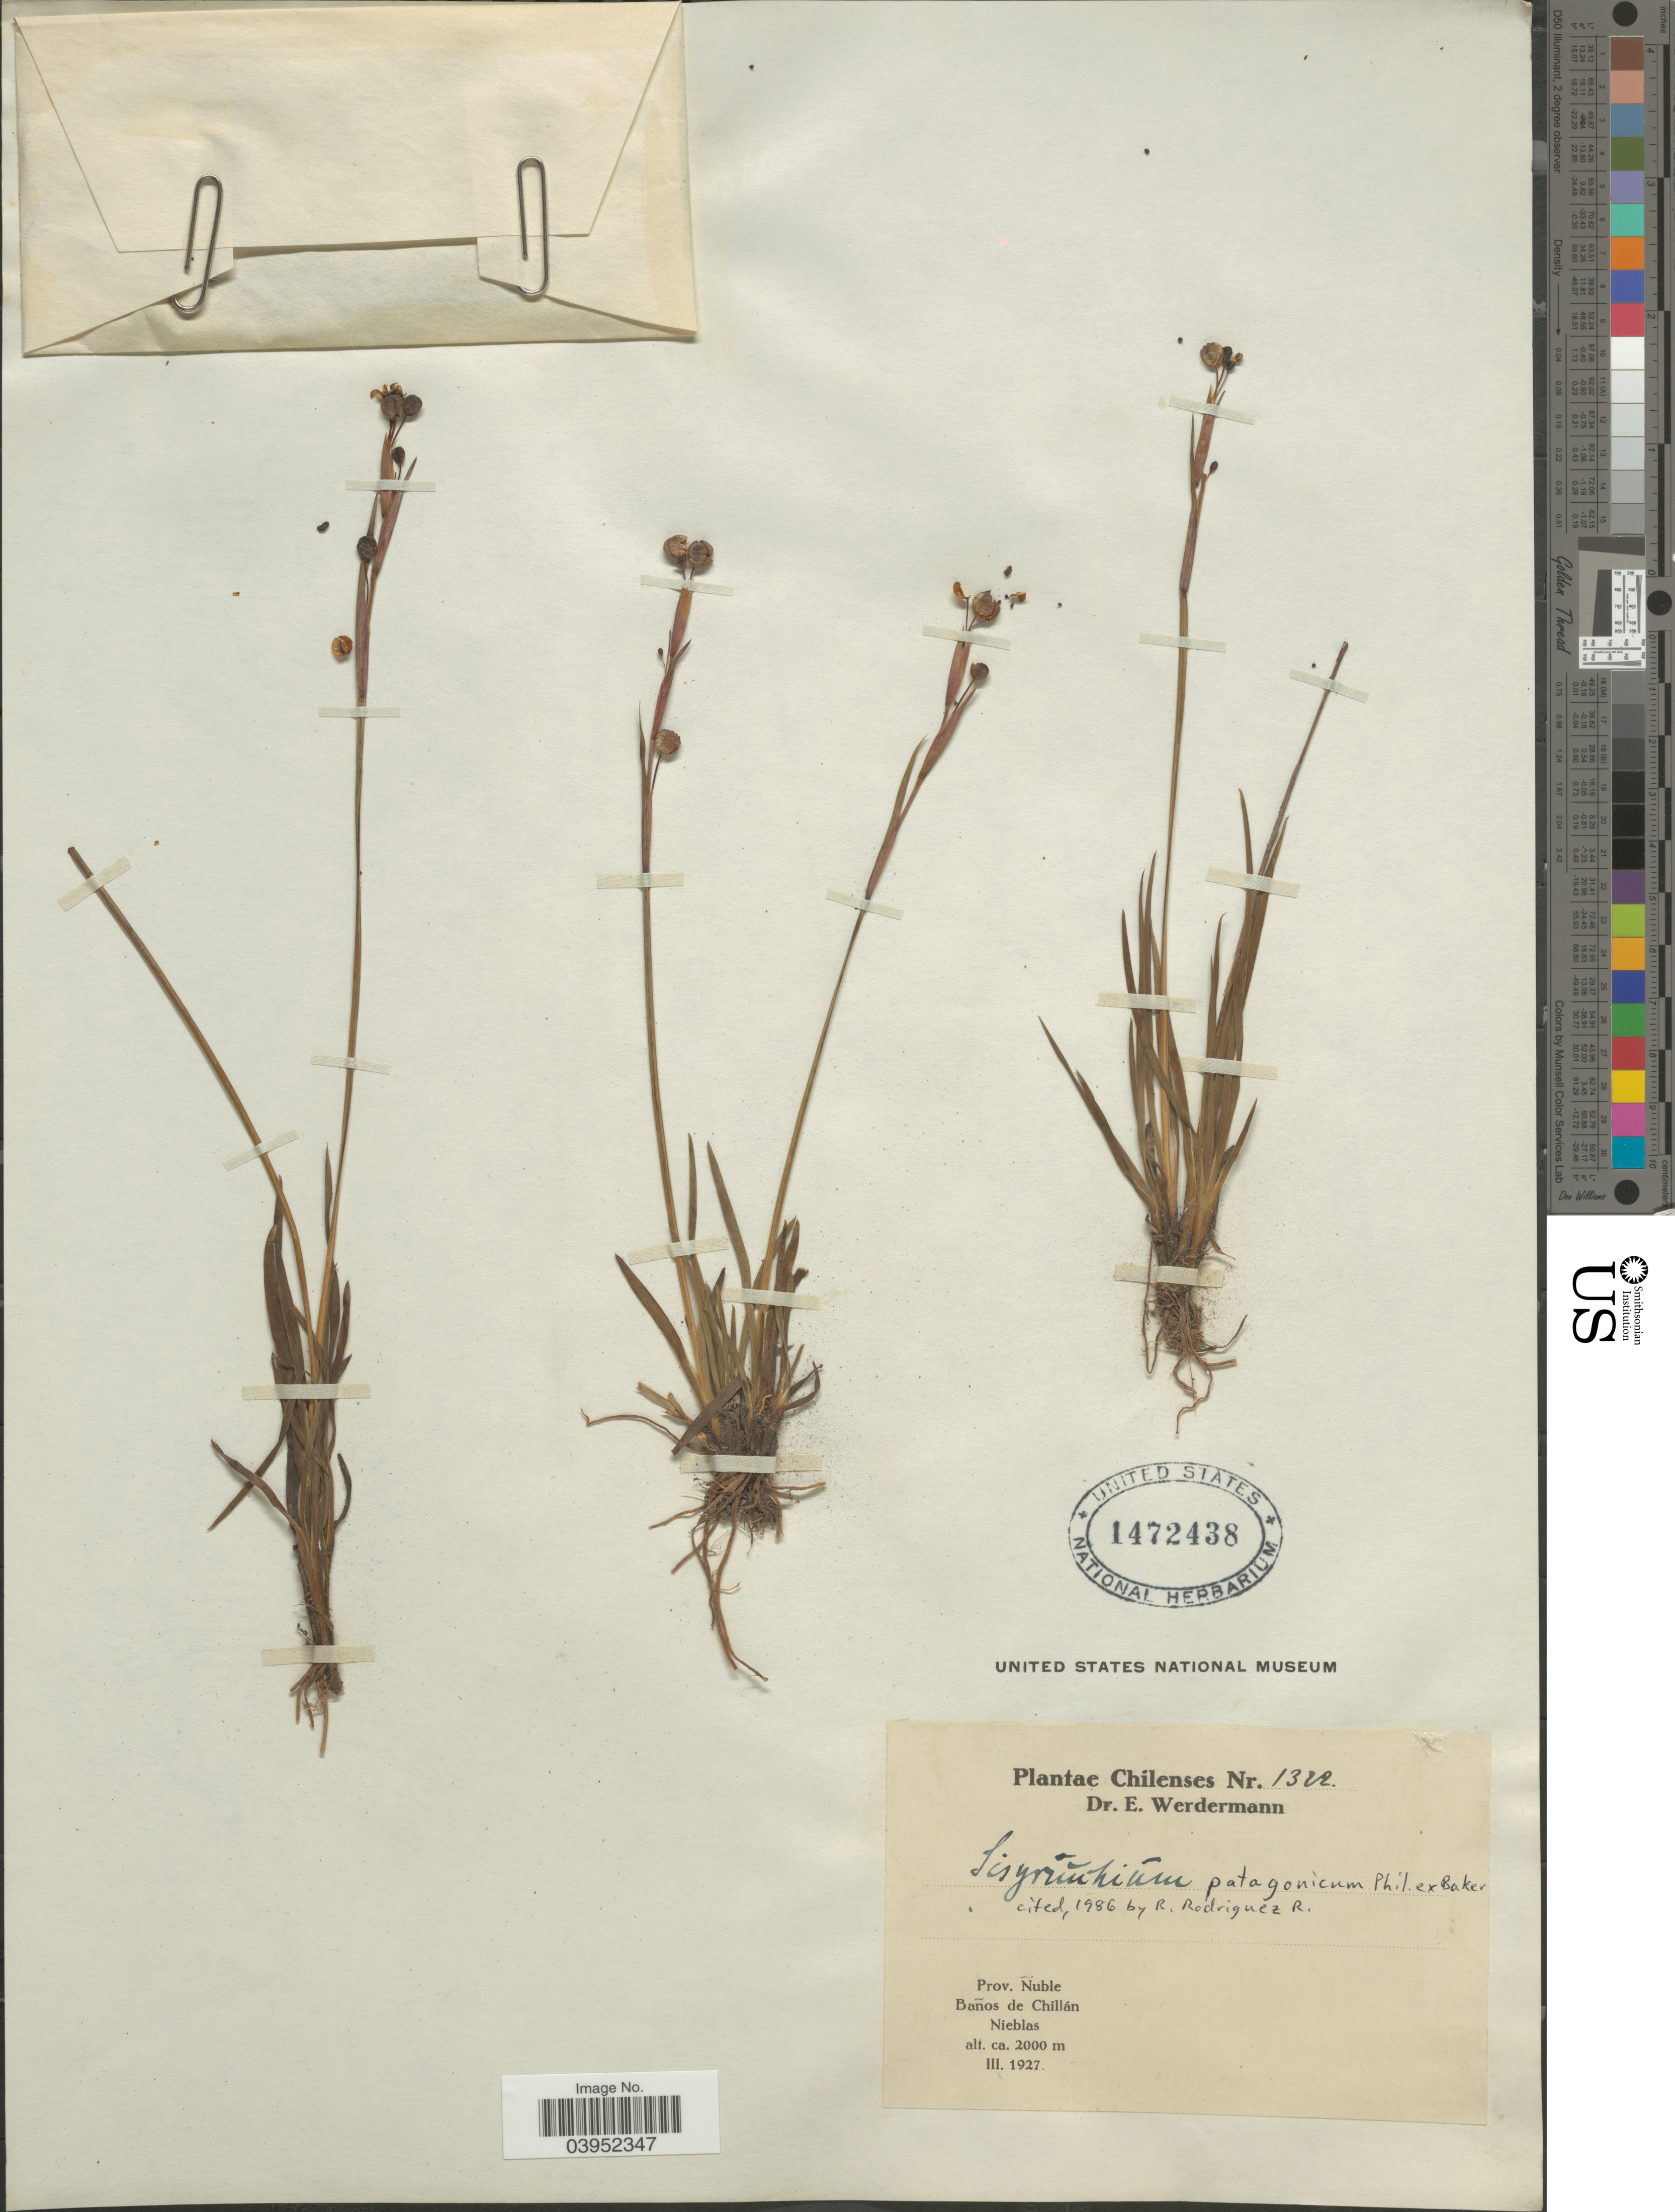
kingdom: Plantae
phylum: Tracheophyta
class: Liliopsida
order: Asparagales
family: Iridaceae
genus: Sisyrinchium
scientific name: Sisyrinchium patagonicum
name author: Phil. ex Baker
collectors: E. Werdermann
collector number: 1322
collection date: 1927-03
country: Chile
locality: Prov. Ñuble. Baños de Chillán. Nieblas.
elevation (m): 2000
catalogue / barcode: US 1472438